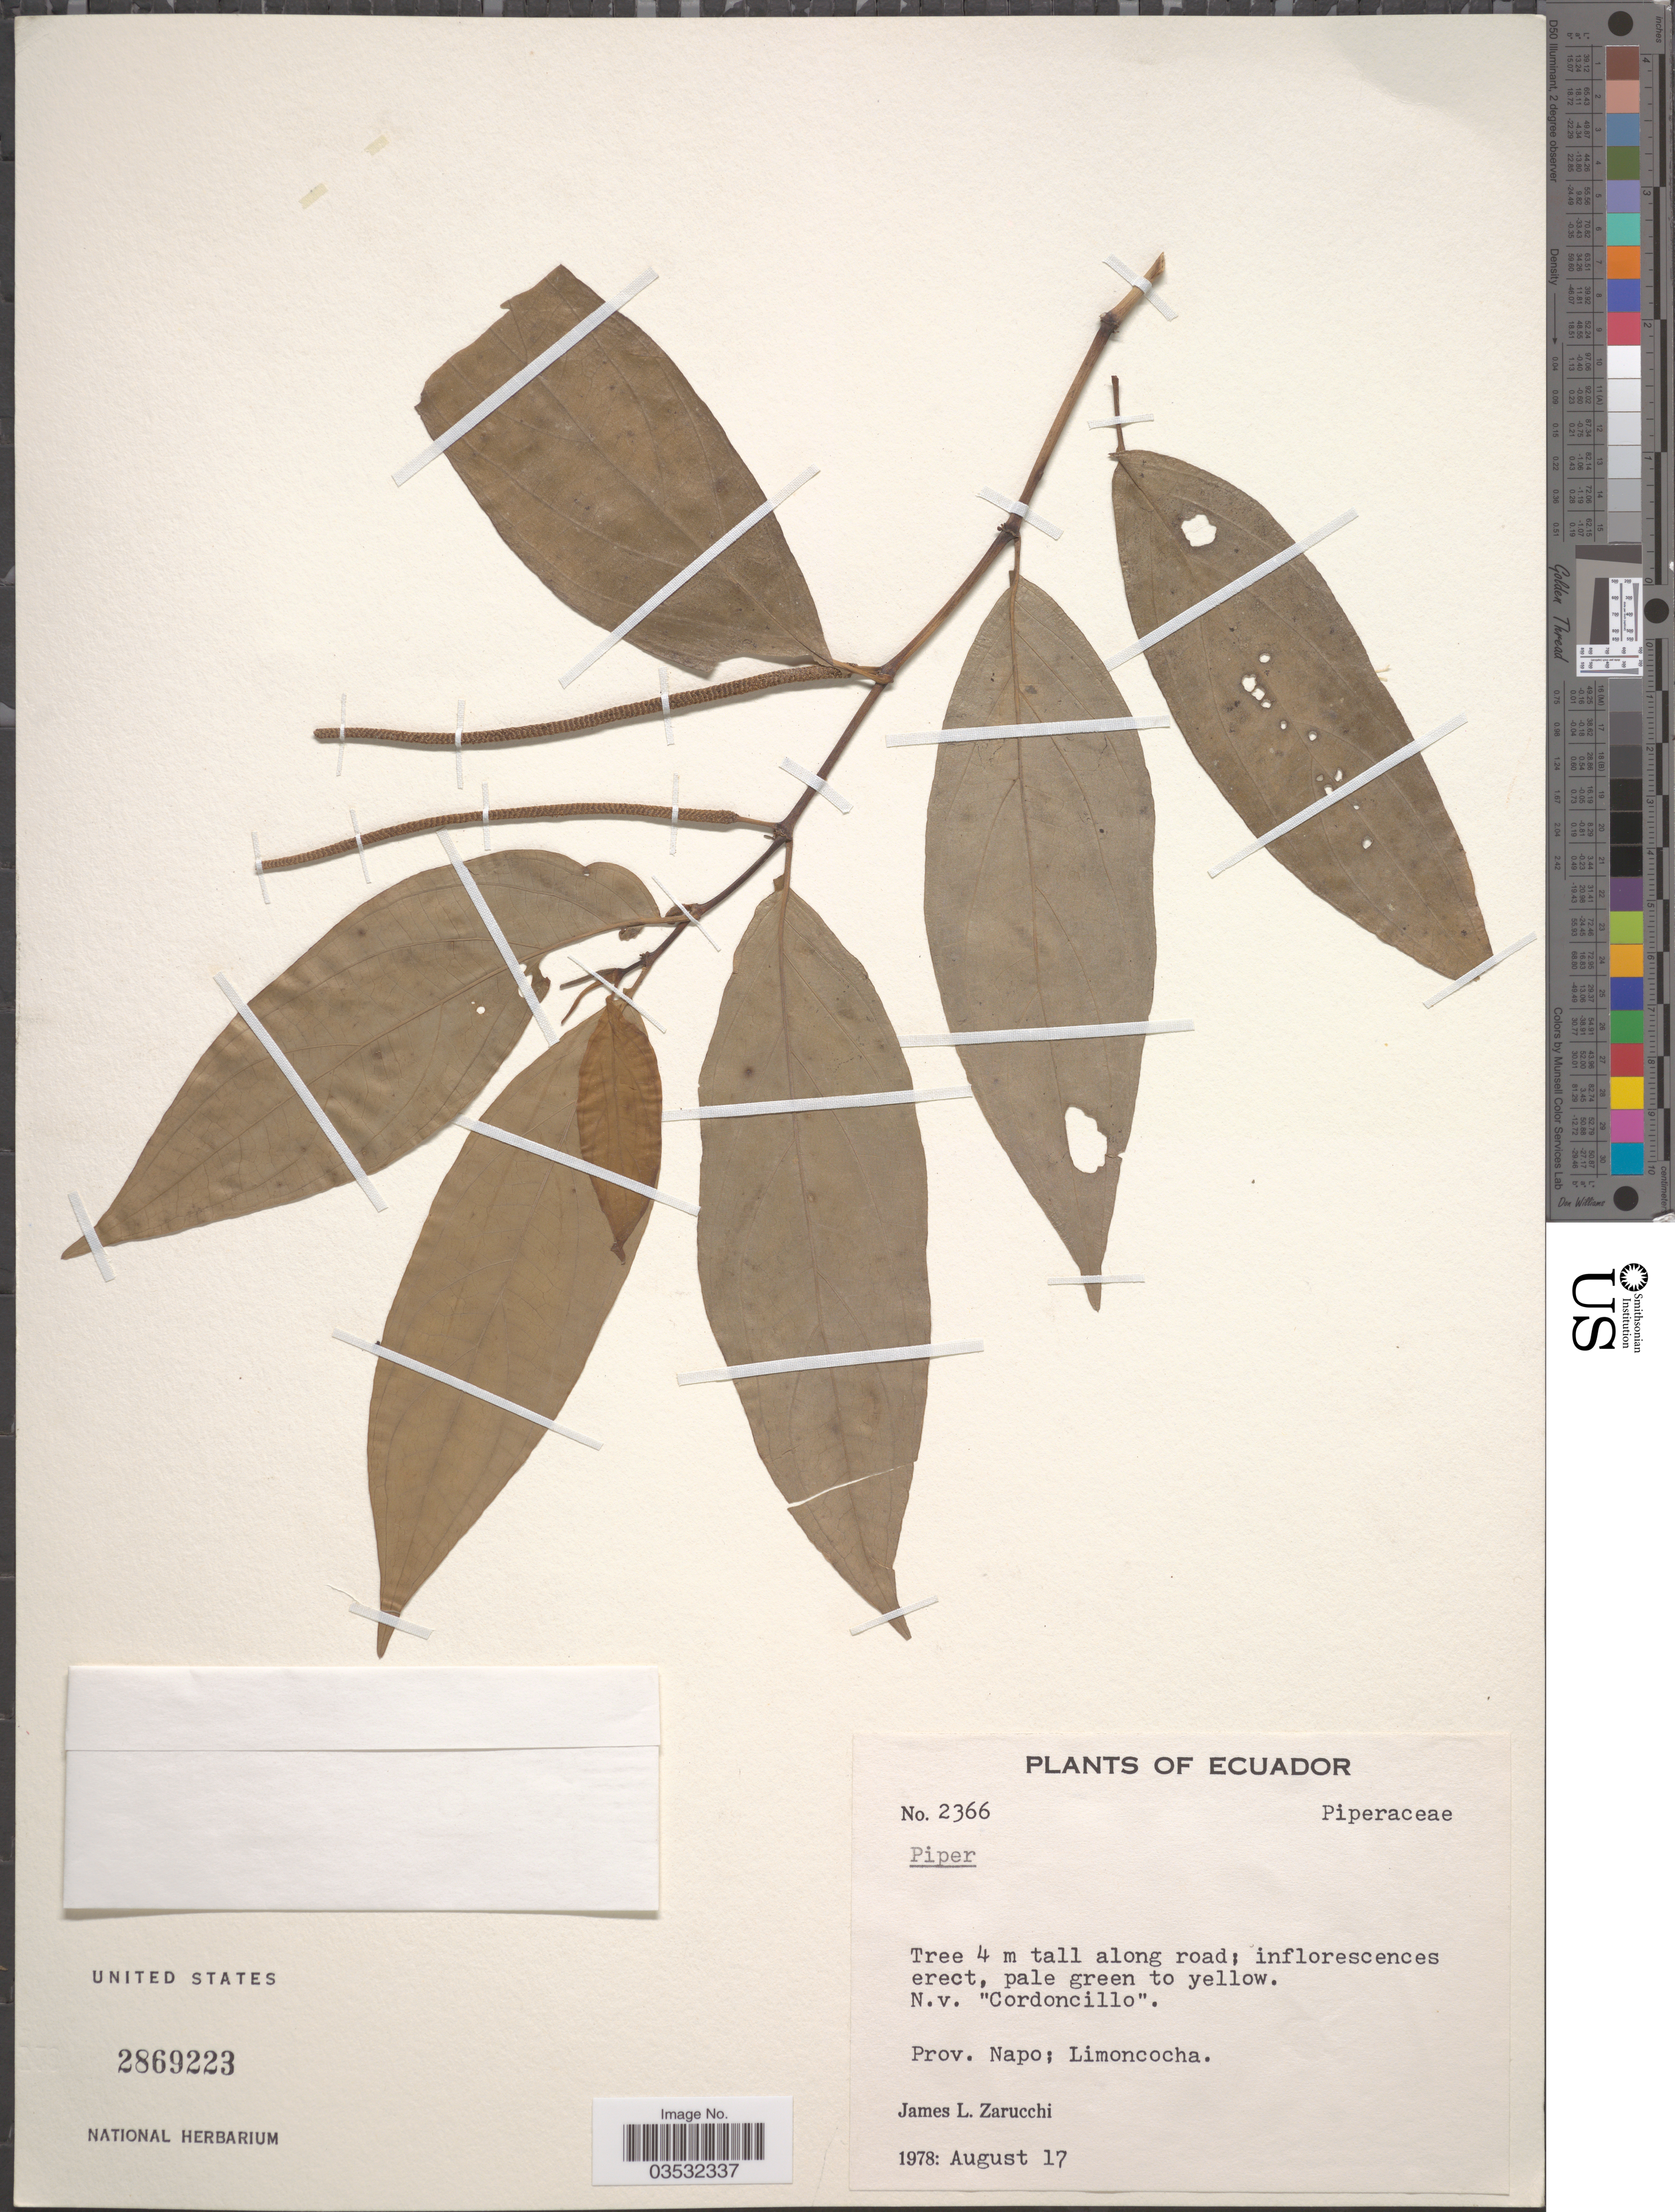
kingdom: Plantae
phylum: Tracheophyta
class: Magnoliopsida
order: Piperales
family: Piperaceae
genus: Piper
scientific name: Piper sp.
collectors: J. L. Zarucchi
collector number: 2366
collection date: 1978-08-17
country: Ecuador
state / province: Napo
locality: Limoncocha.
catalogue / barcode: US 2869223